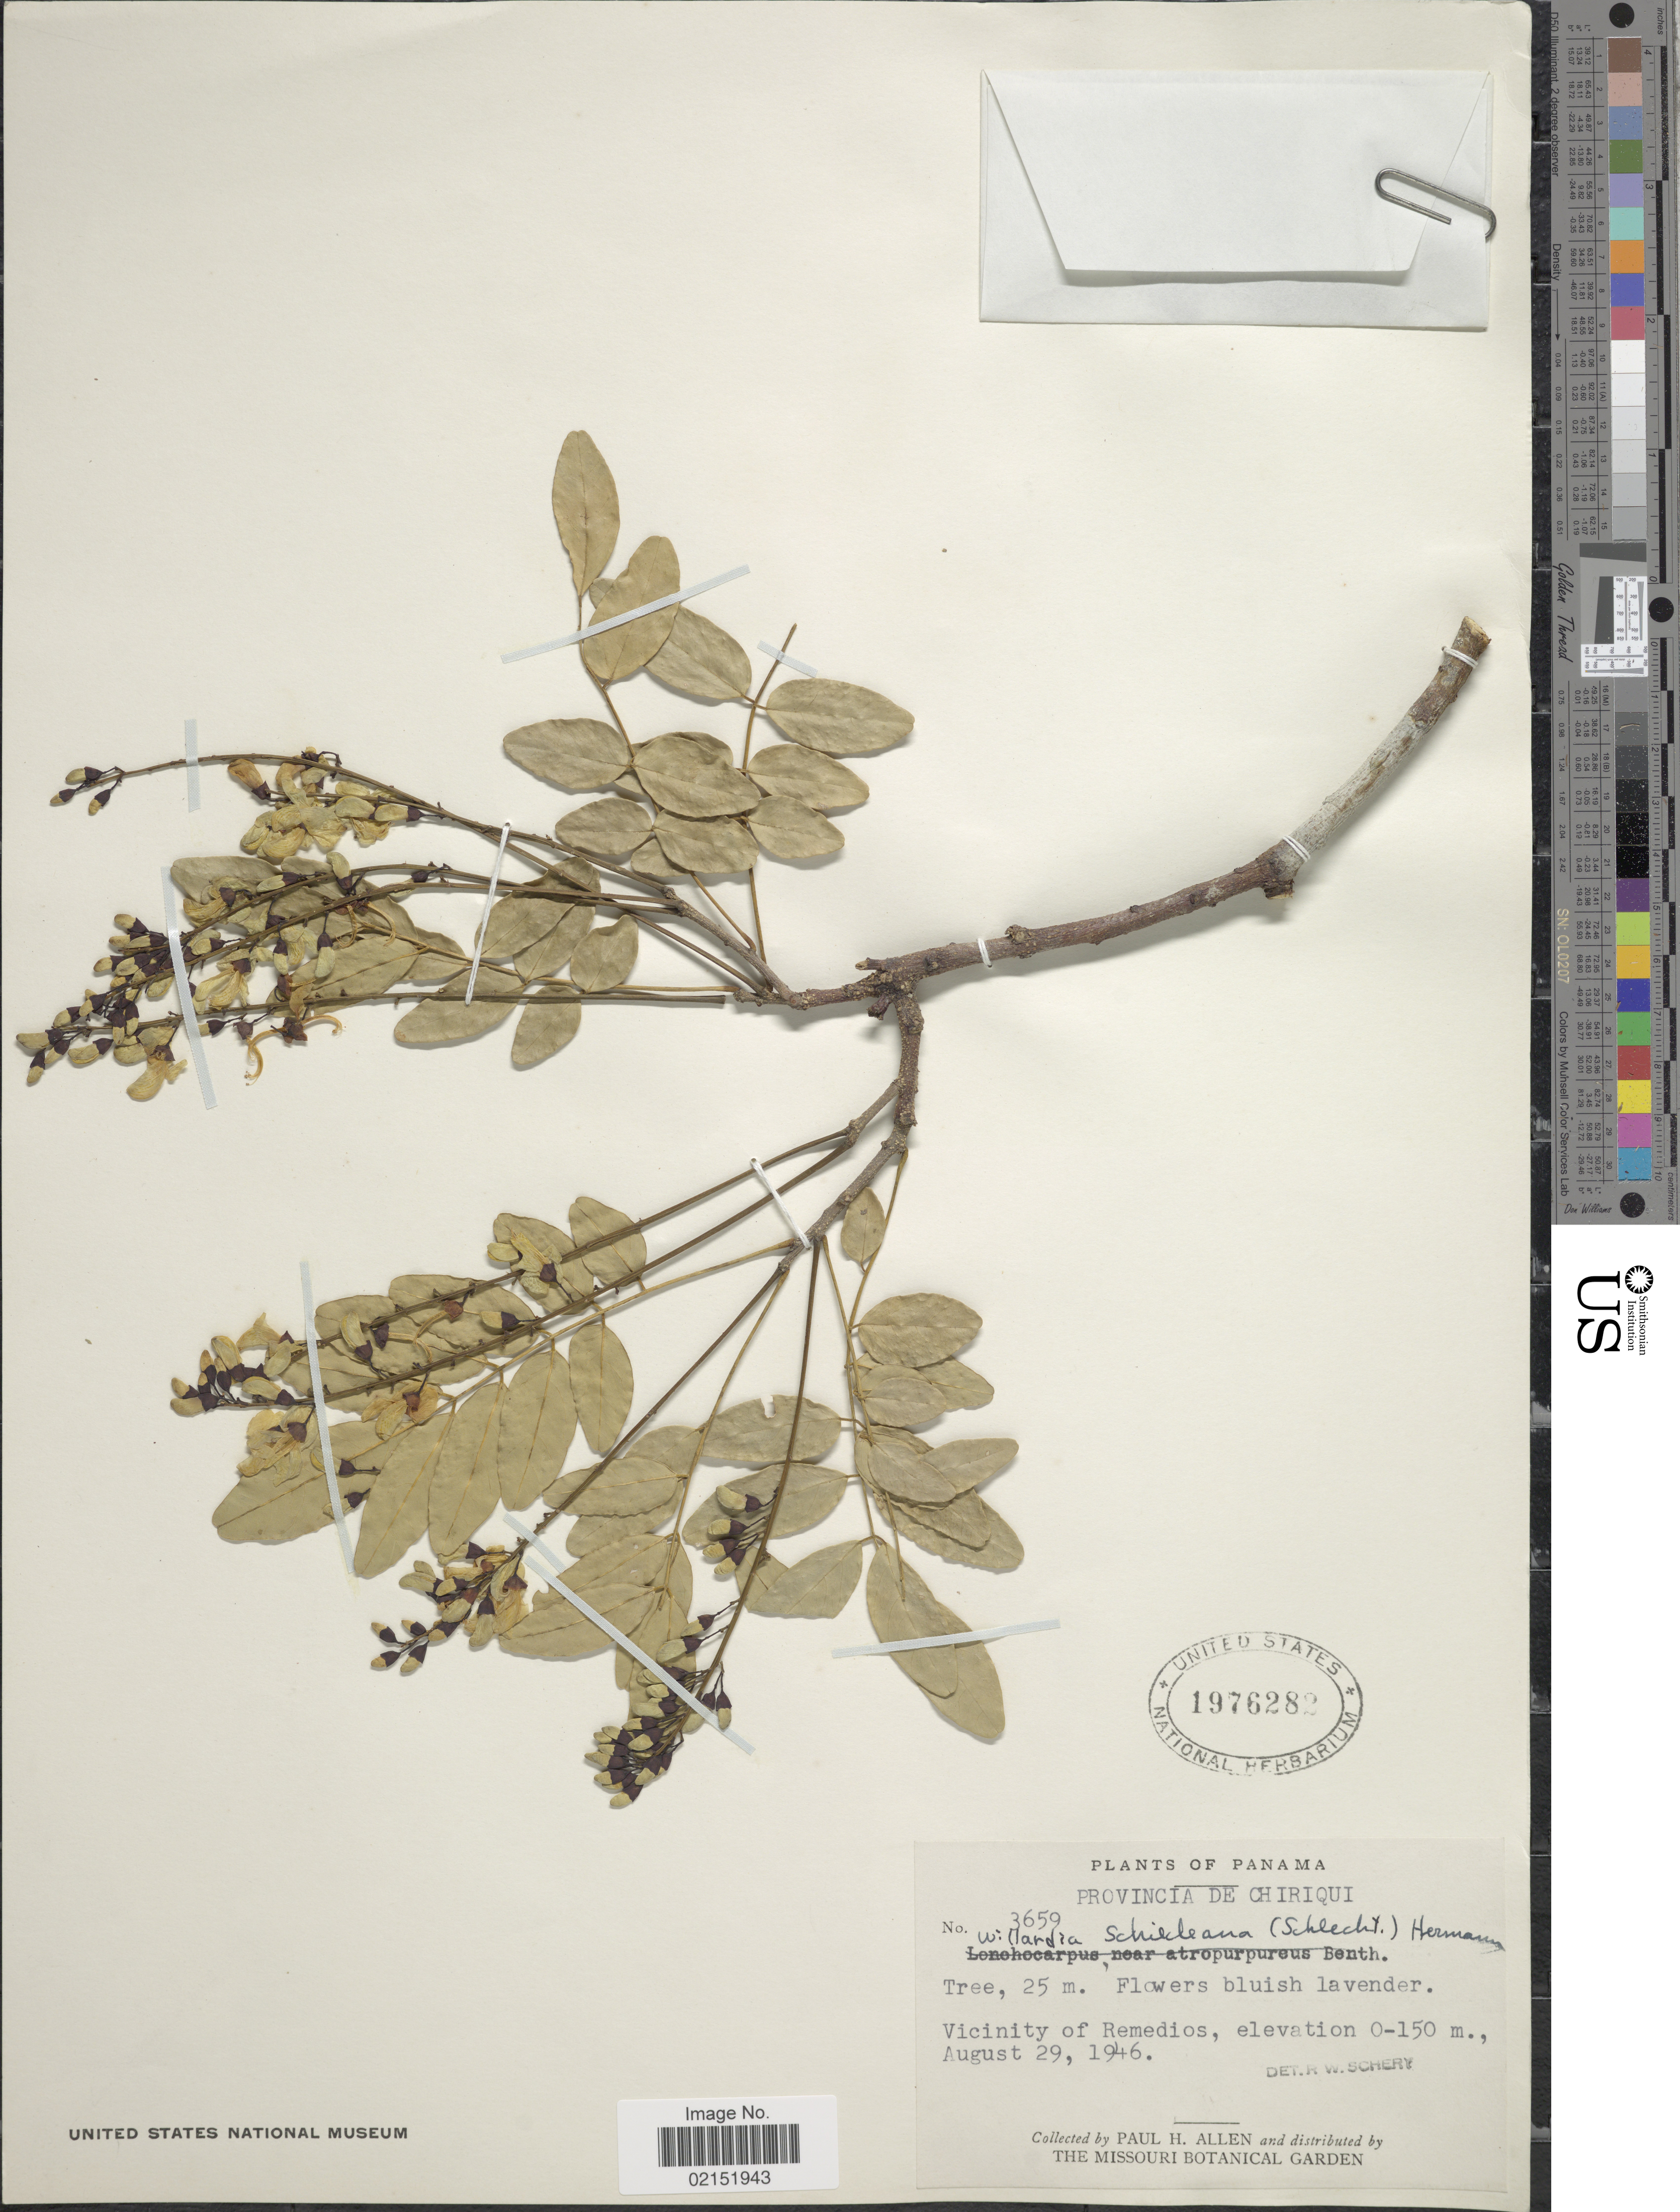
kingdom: Plantae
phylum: Tracheophyta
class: Magnoliopsida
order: Fabales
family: Fabaceae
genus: Lonchocarpus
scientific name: Lonchocarpus schiedeanus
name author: (Schltdl.) Harms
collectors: P. H. Allen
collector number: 3659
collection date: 1946-08-29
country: Panama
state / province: Chiriqui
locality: Vicinity of Remedios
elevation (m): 0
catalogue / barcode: US 1976282